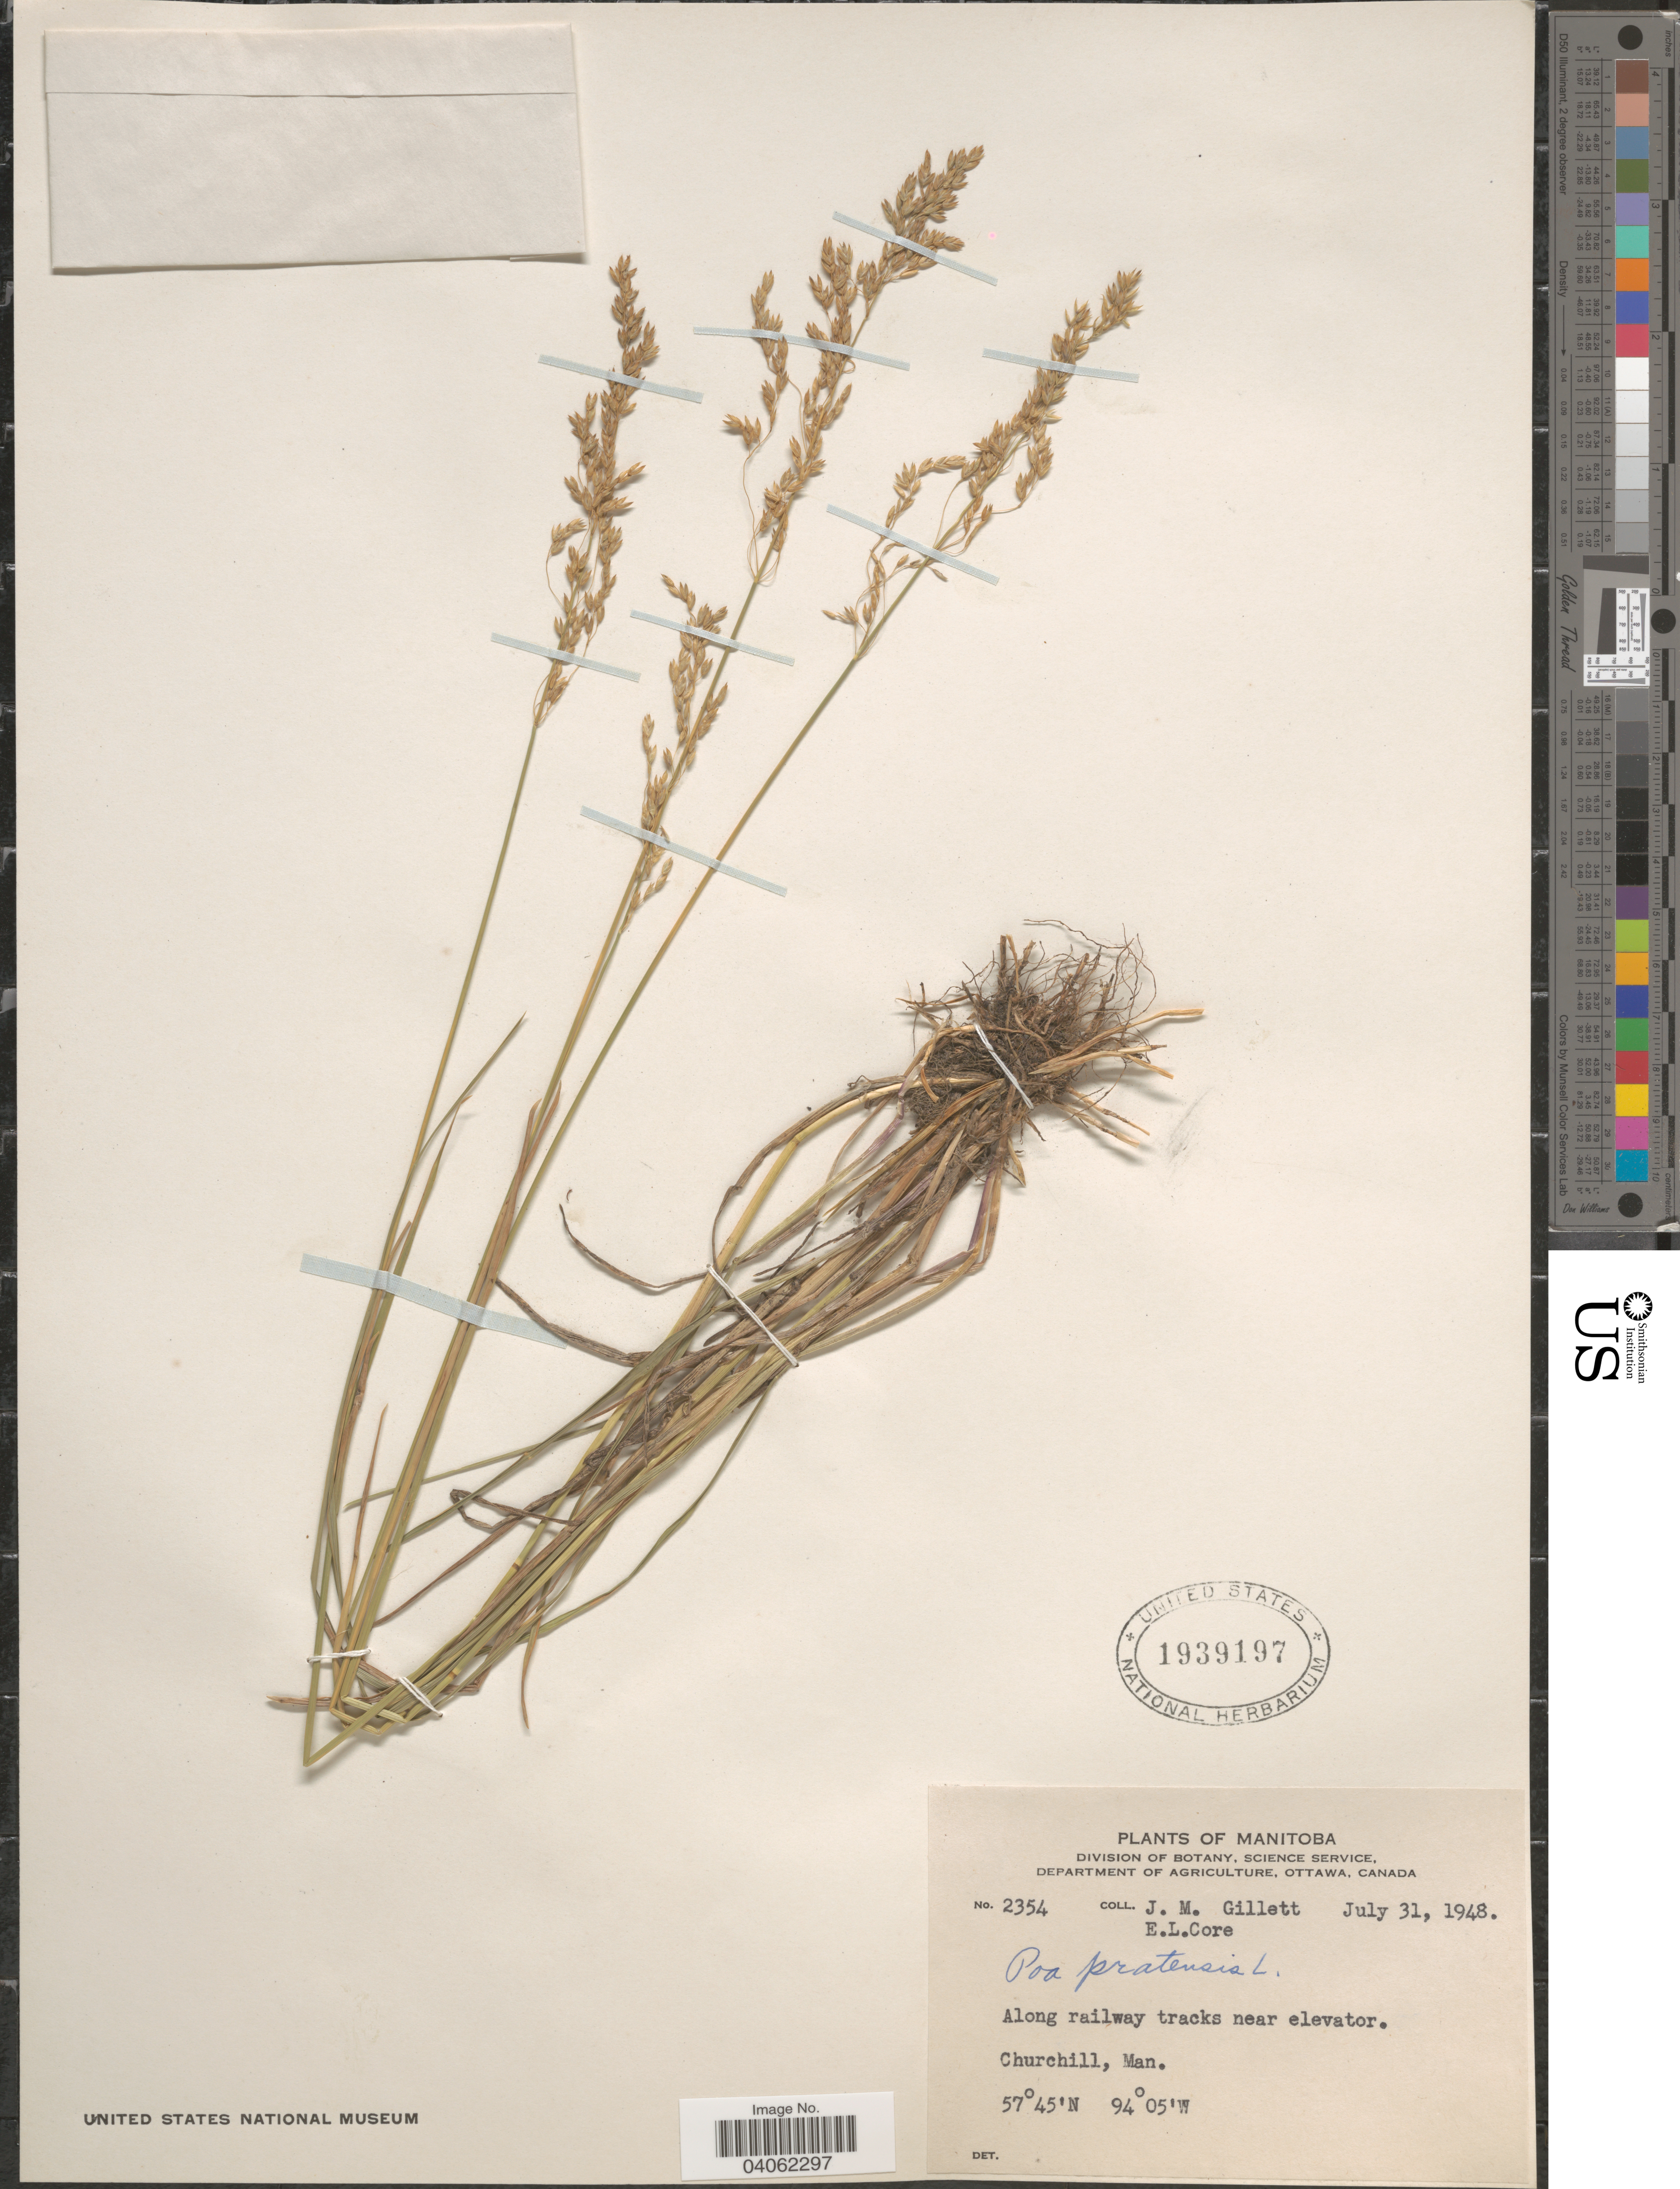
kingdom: Plantae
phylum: Tracheophyta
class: Liliopsida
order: Poales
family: Poaceae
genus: Poa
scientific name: Poa pratensis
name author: L.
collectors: J. M. Gillett & E. Core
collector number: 2354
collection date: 1948-07-31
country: Canada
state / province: Manitoba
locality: Churchill.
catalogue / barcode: US 1939197